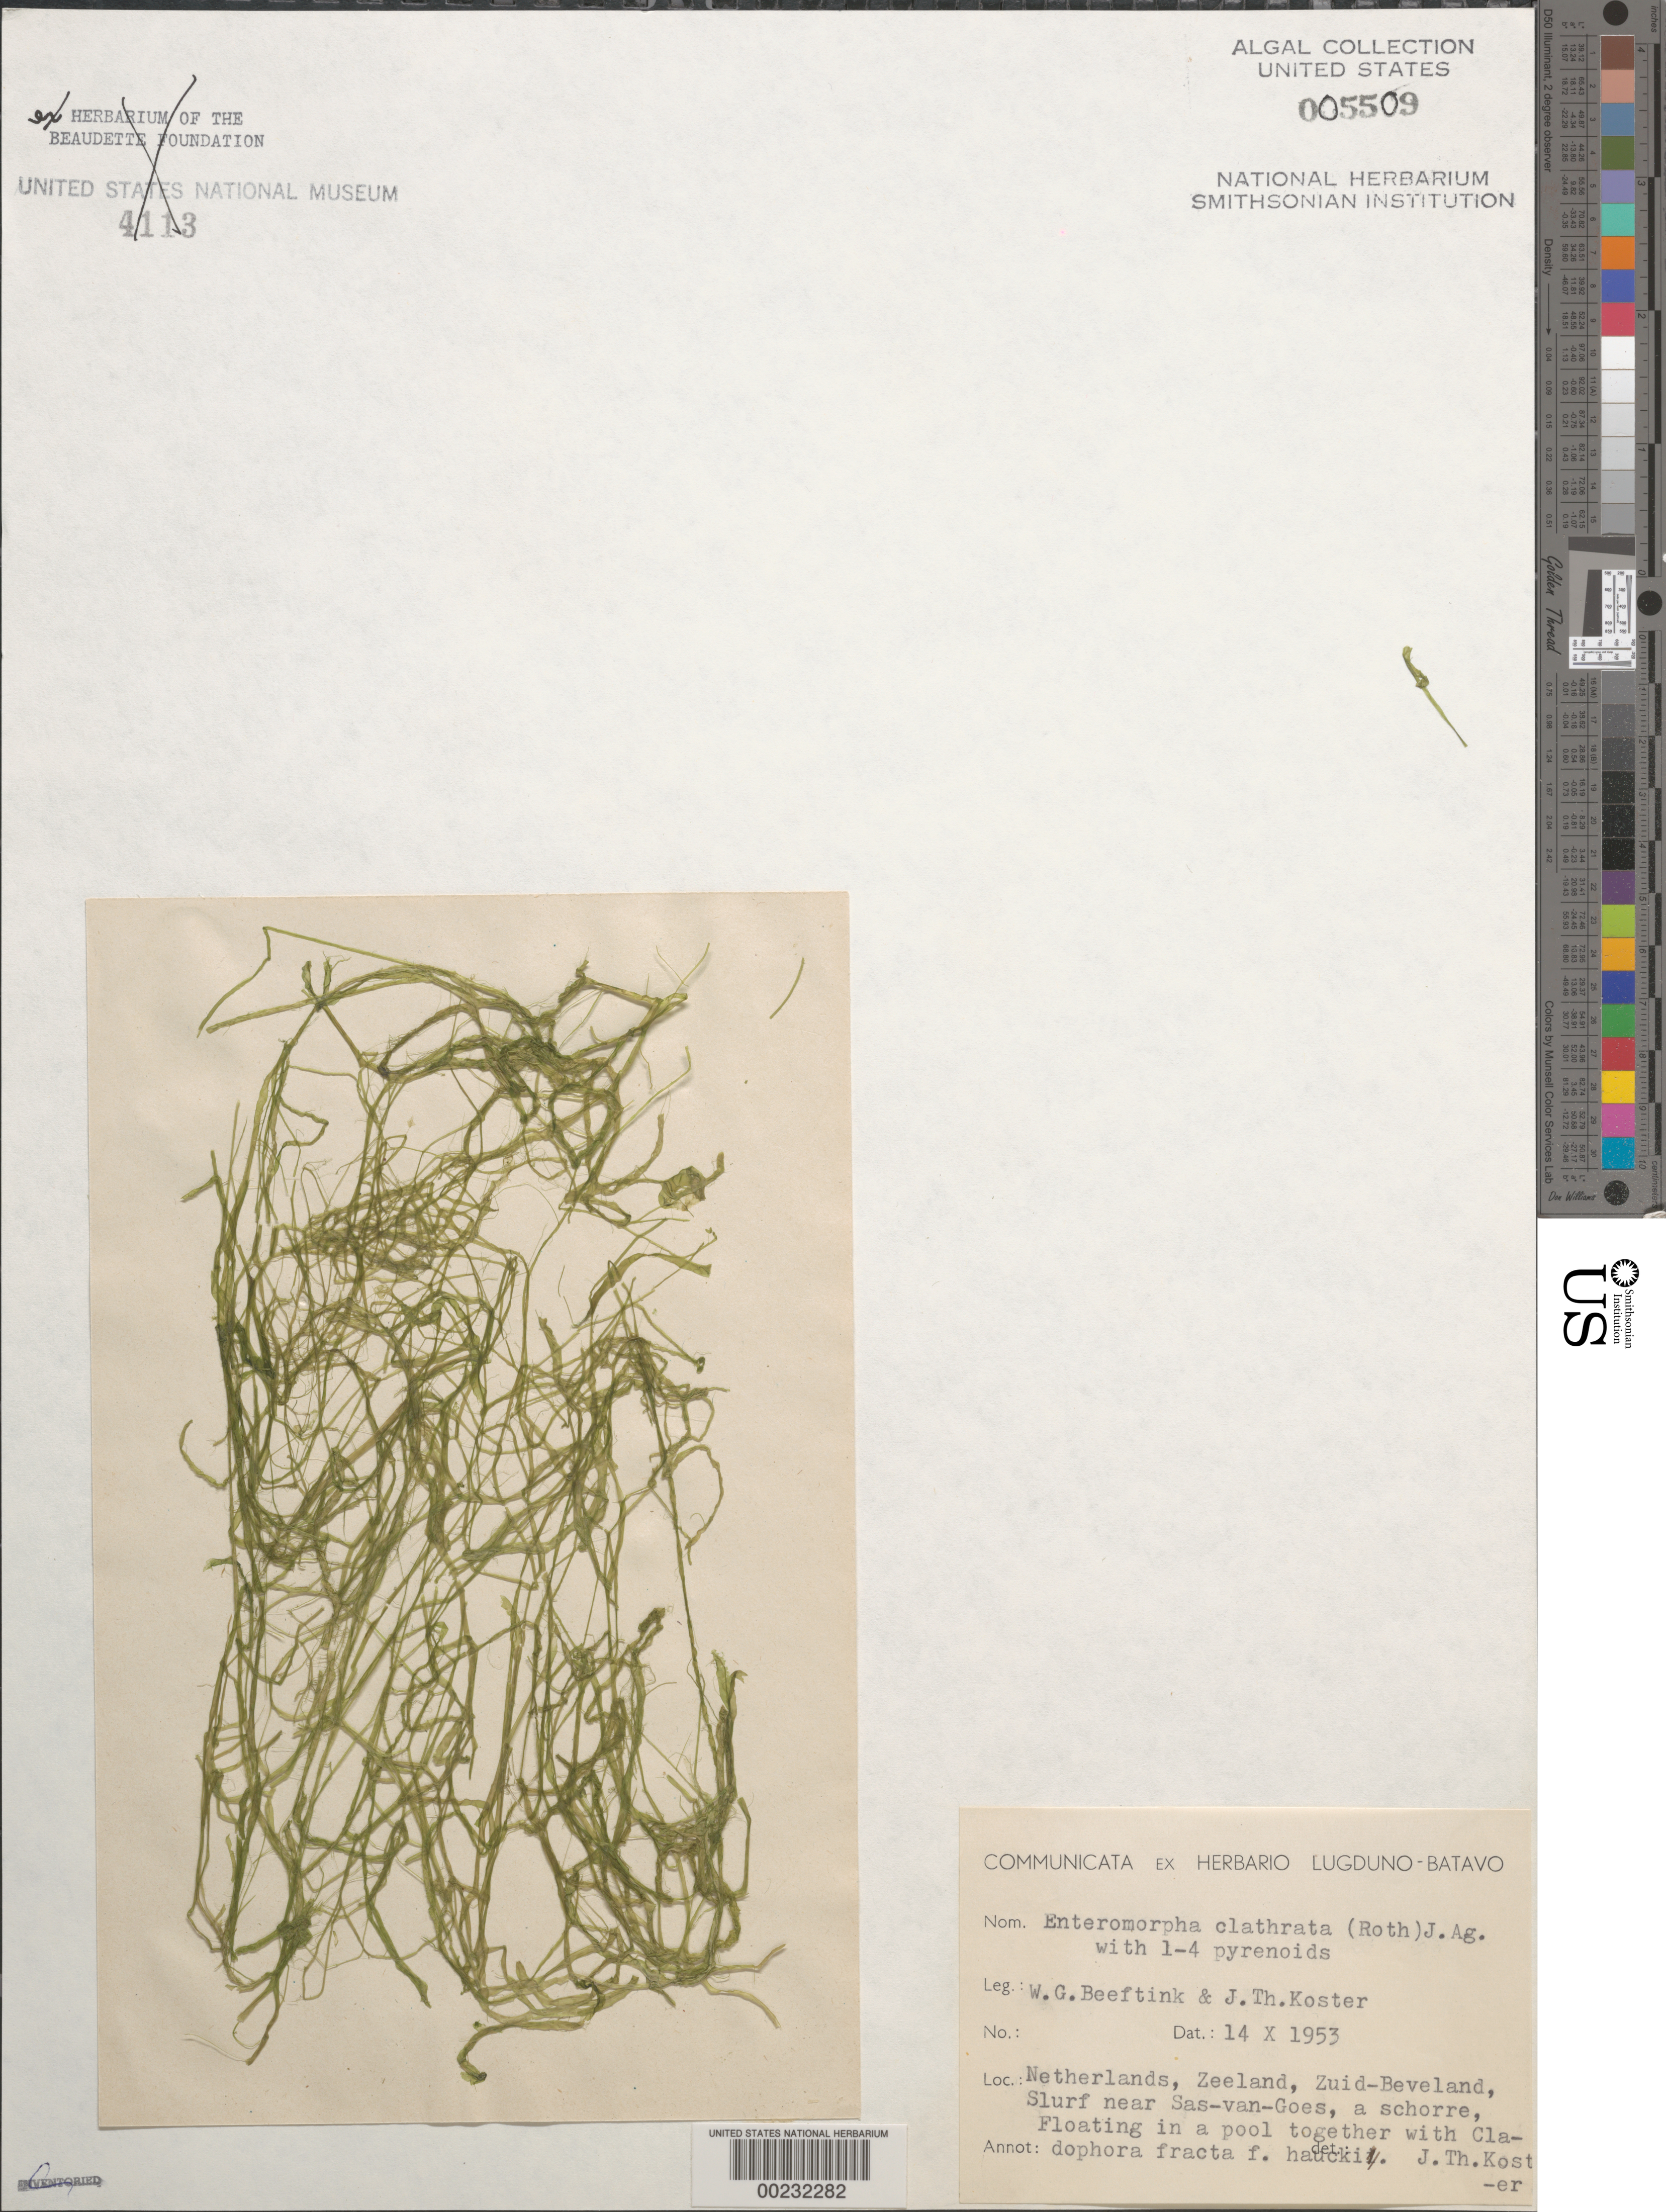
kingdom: Plantae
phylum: Chlorophyta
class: Ulvophyceae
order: Ulvales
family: Ulvaceae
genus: Ulva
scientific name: Ulva clathrata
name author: (Roth) C. Agardh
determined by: Algae name updating Project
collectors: W. Beeftink & J. Koster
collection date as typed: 14 Oct 1953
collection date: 1953-10-14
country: Netherlands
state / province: Zeeland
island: Zuid-Beveland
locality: Slurf near Sas-van-Goes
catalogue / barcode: US 5509